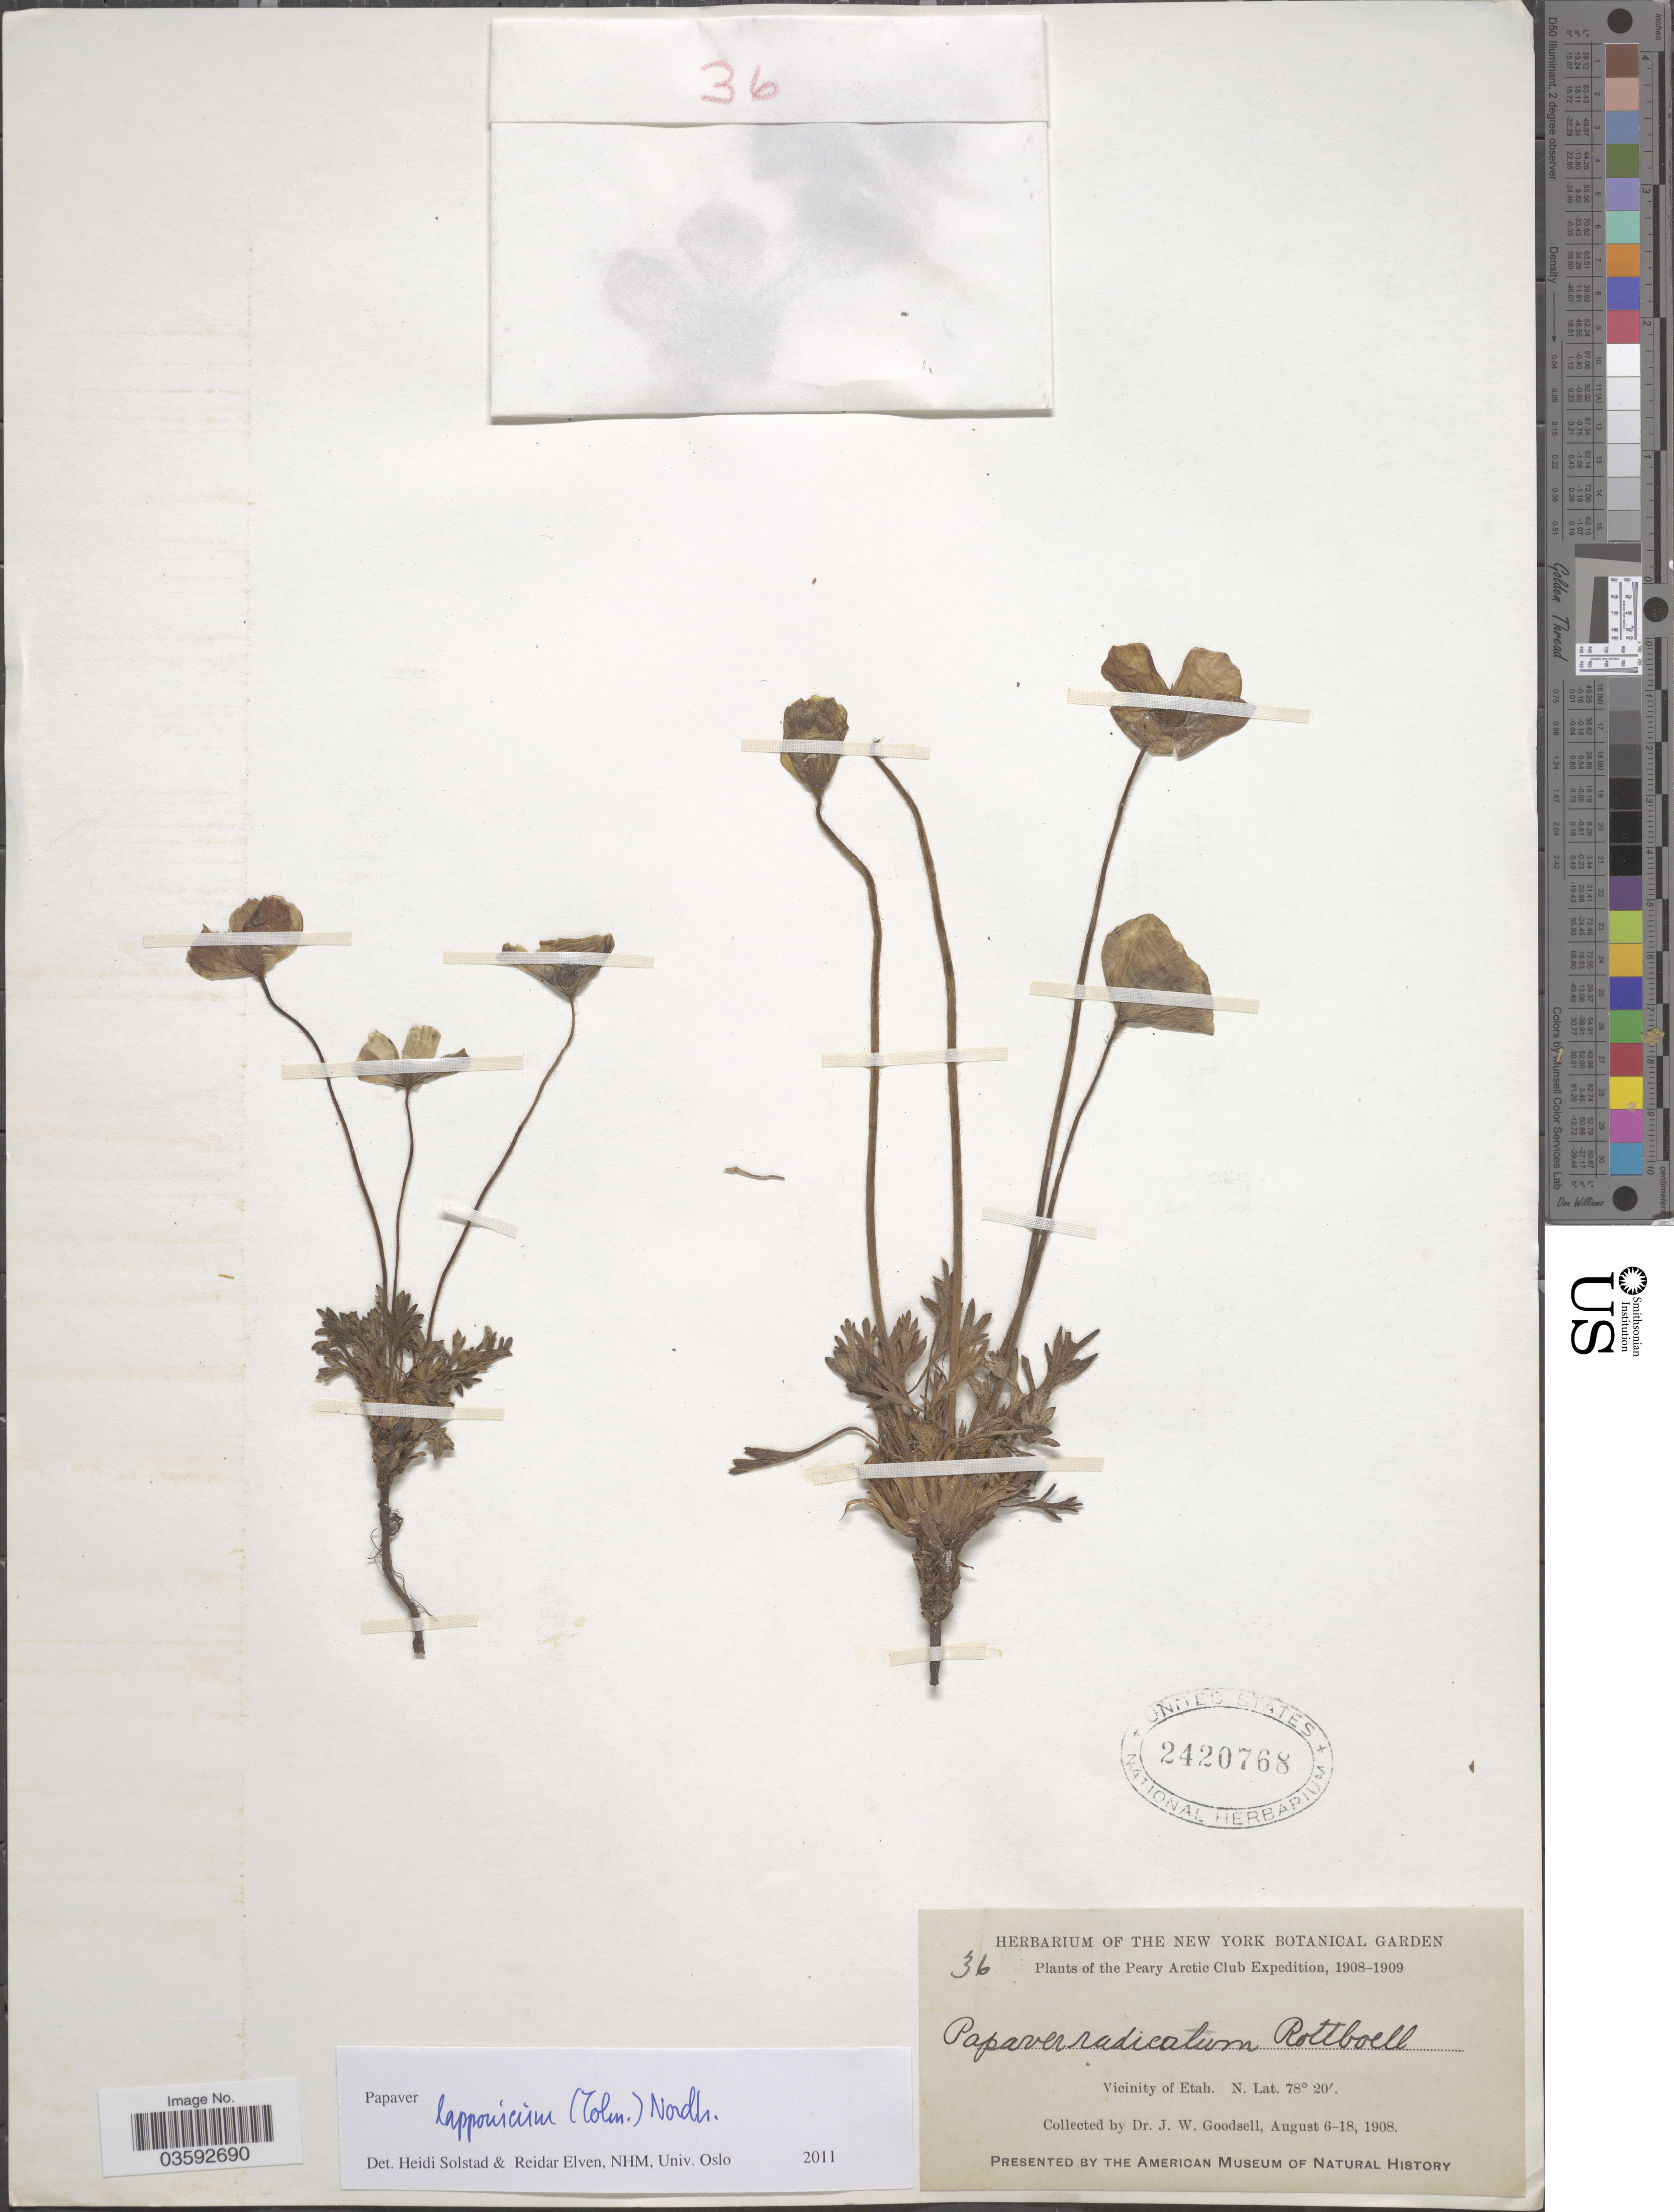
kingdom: Plantae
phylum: Tracheophyta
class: Magnoliopsida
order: Ranunculales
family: Papaveraceae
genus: Papaver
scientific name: Papaver lapponicum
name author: (Tolm.) Nordh.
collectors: J. Goodsell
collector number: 36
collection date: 1908-08-06/1908-08-18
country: Greenland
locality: Peary Arctic Club. Vicinity of Etah.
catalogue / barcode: US 2420768